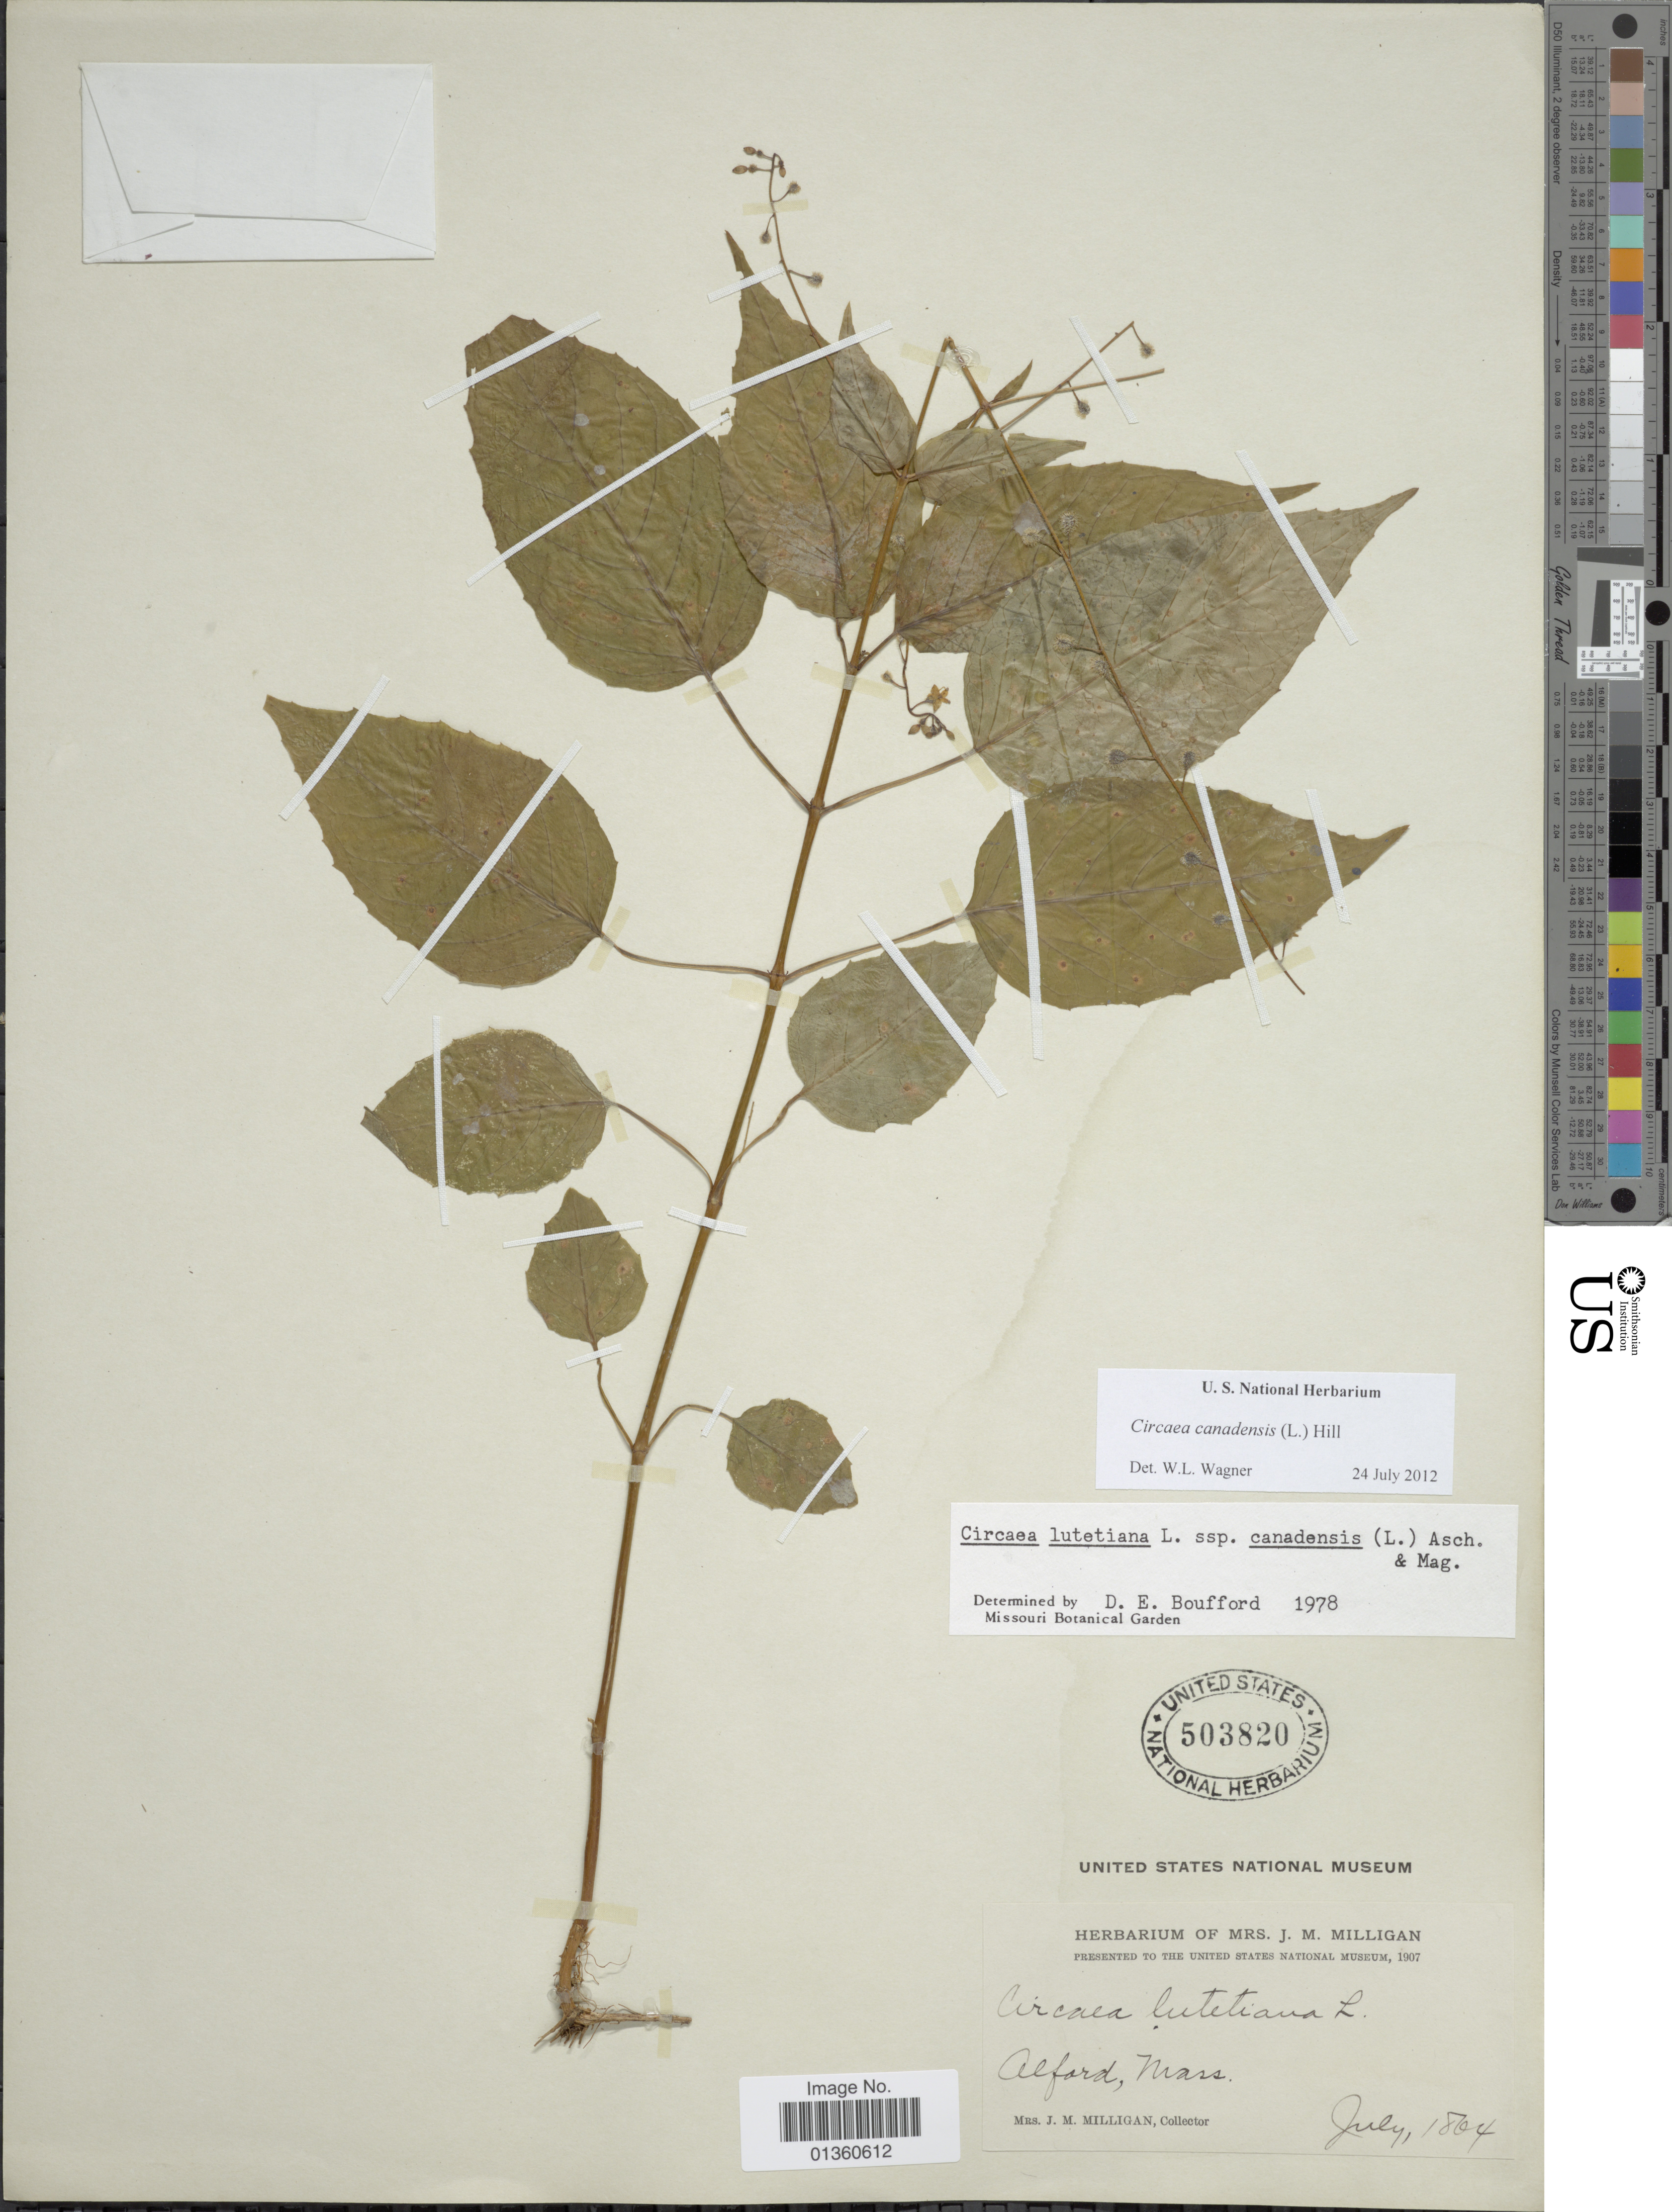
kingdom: Plantae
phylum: Tracheophyta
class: Magnoliopsida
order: Myrtales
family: Onagraceae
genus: Circaea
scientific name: Circaea canadensis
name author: (L.) Hill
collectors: J. M. Milligan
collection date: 1864-07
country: United States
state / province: Massachusetts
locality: Alfard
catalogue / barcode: US 503820